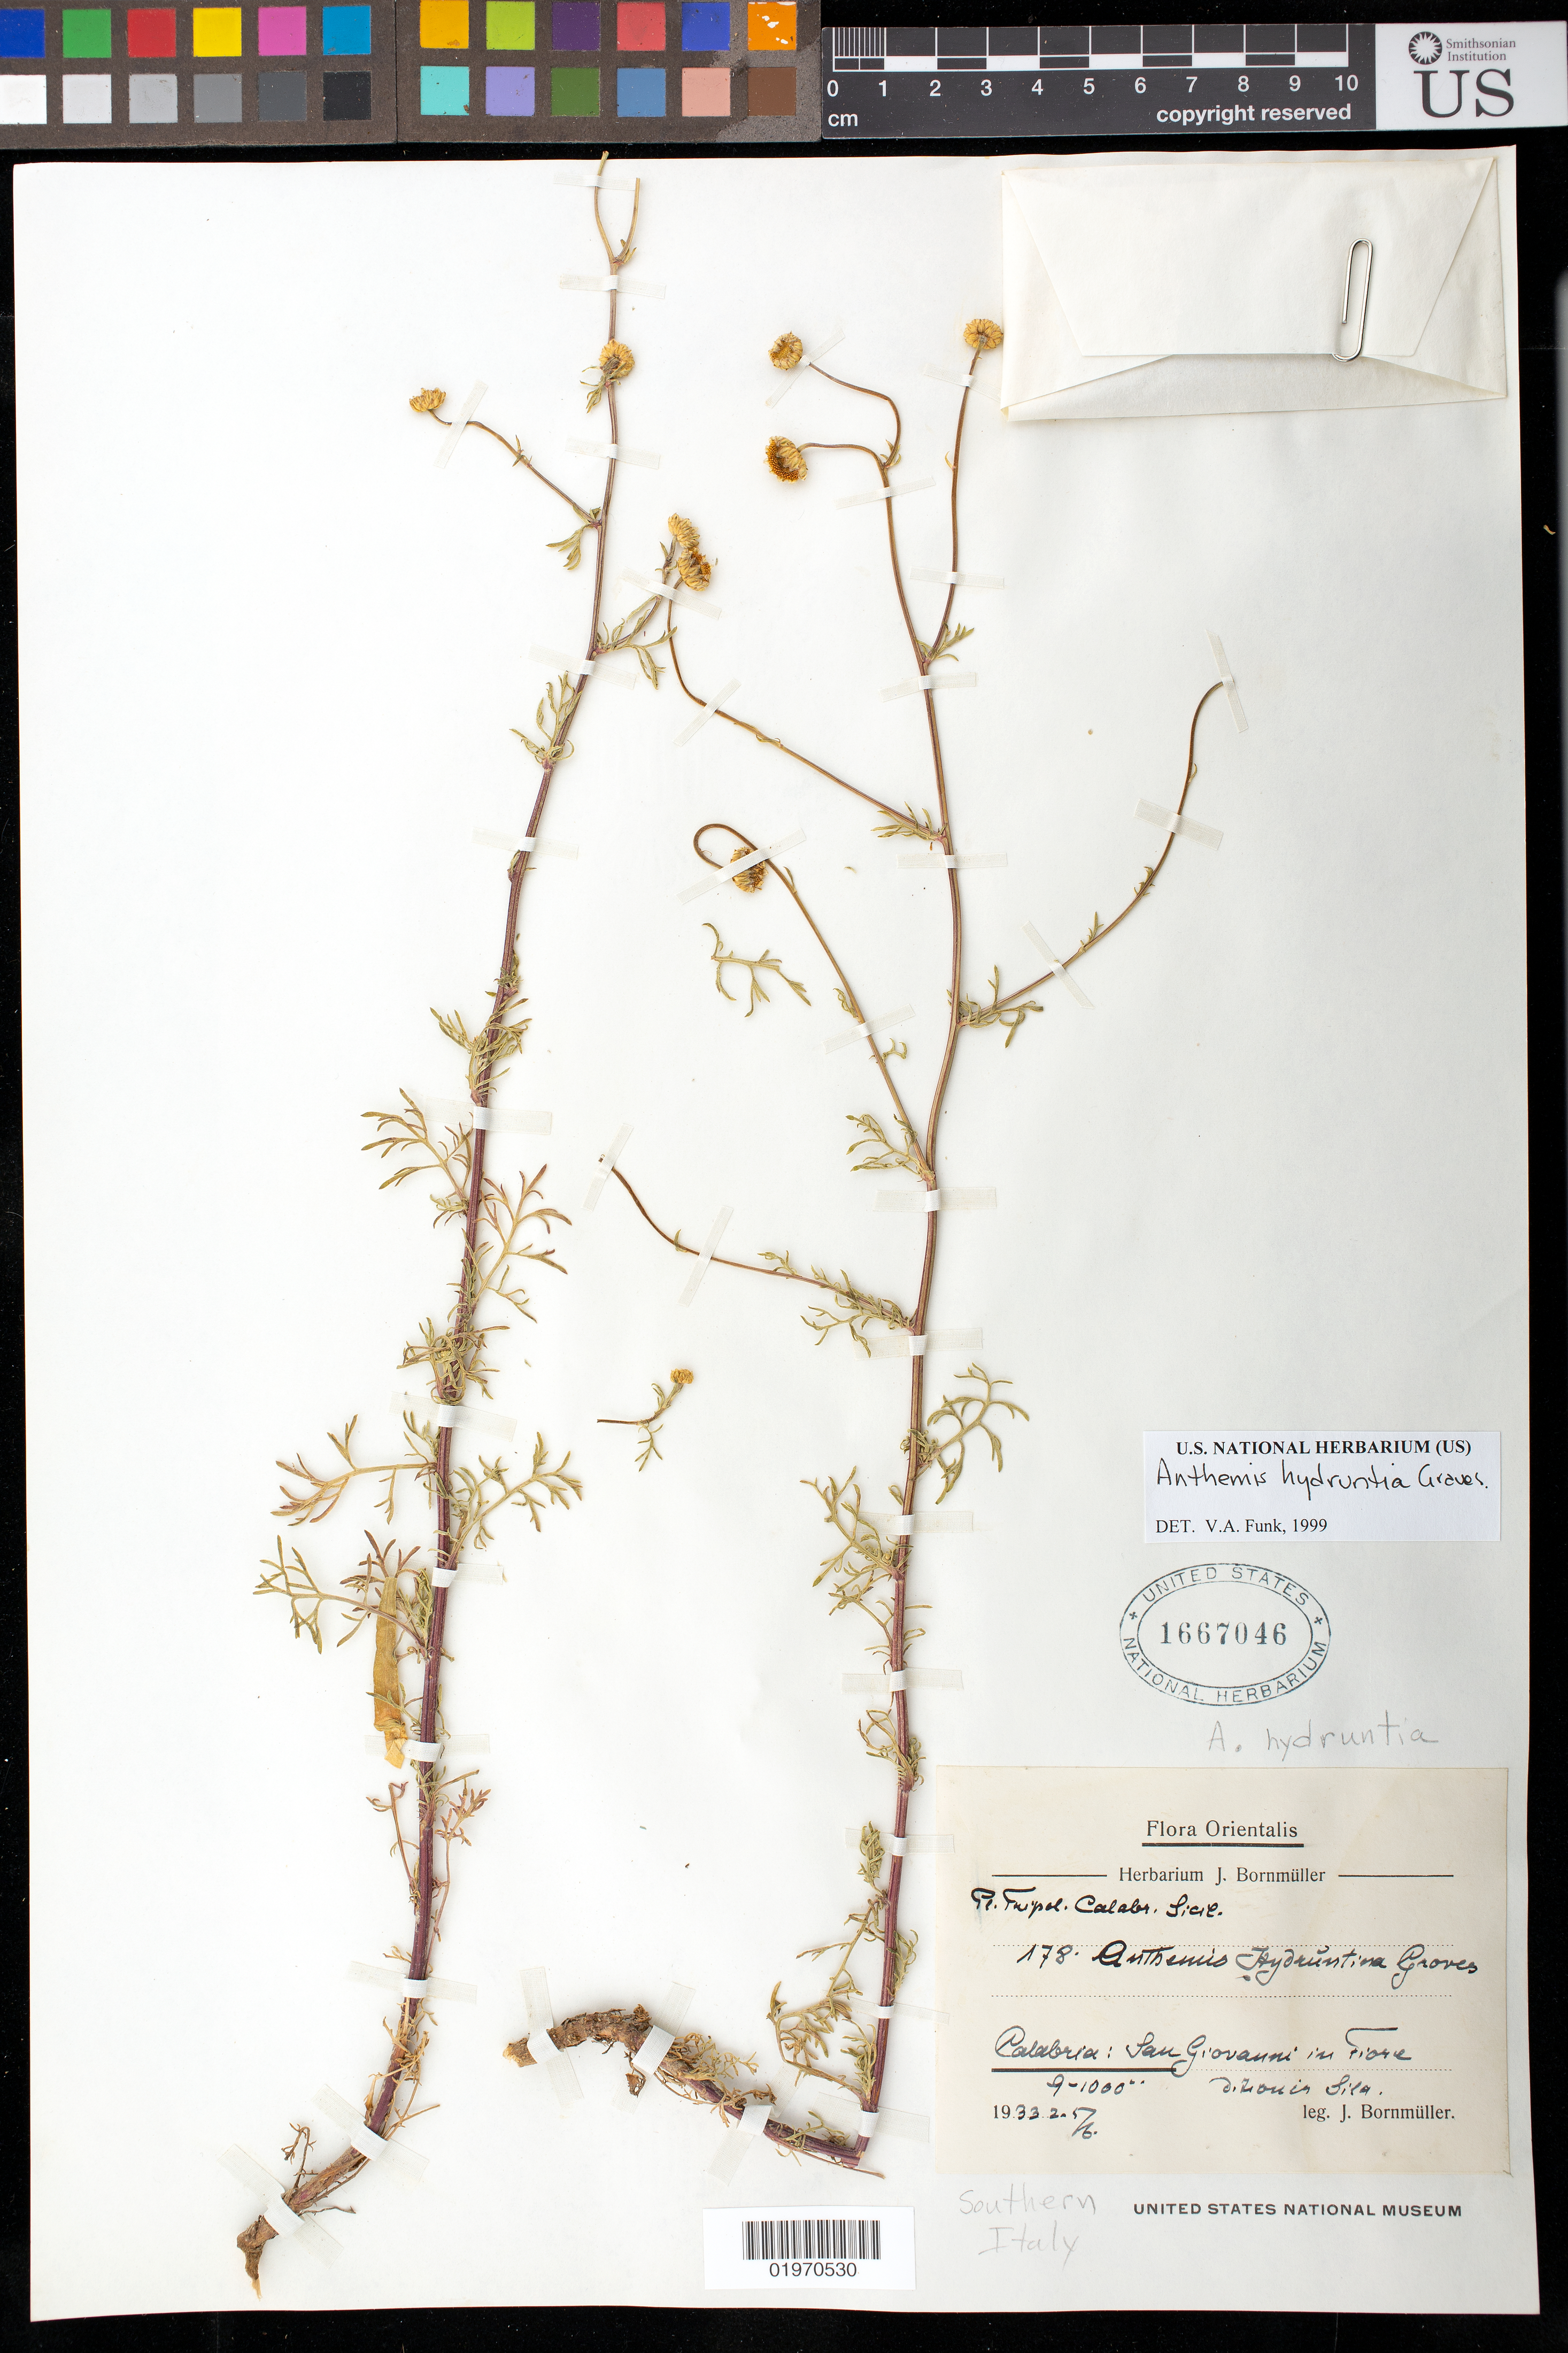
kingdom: Plantae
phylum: Tracheophyta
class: Magnoliopsida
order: Asterales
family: Asteraceae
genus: Anthemis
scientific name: Anthemis hydruntia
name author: E. Graves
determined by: Funk, Vicki A., (BOT), Smithsonian Institution - National Museum of Natural History (UNITED STATES)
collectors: J. Bornmüller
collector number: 178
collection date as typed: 25 Jun 1933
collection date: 1933-06-25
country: Italy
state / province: Calabria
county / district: Cosenza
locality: San Giovanni in Fiore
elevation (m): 900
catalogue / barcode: US 1667046